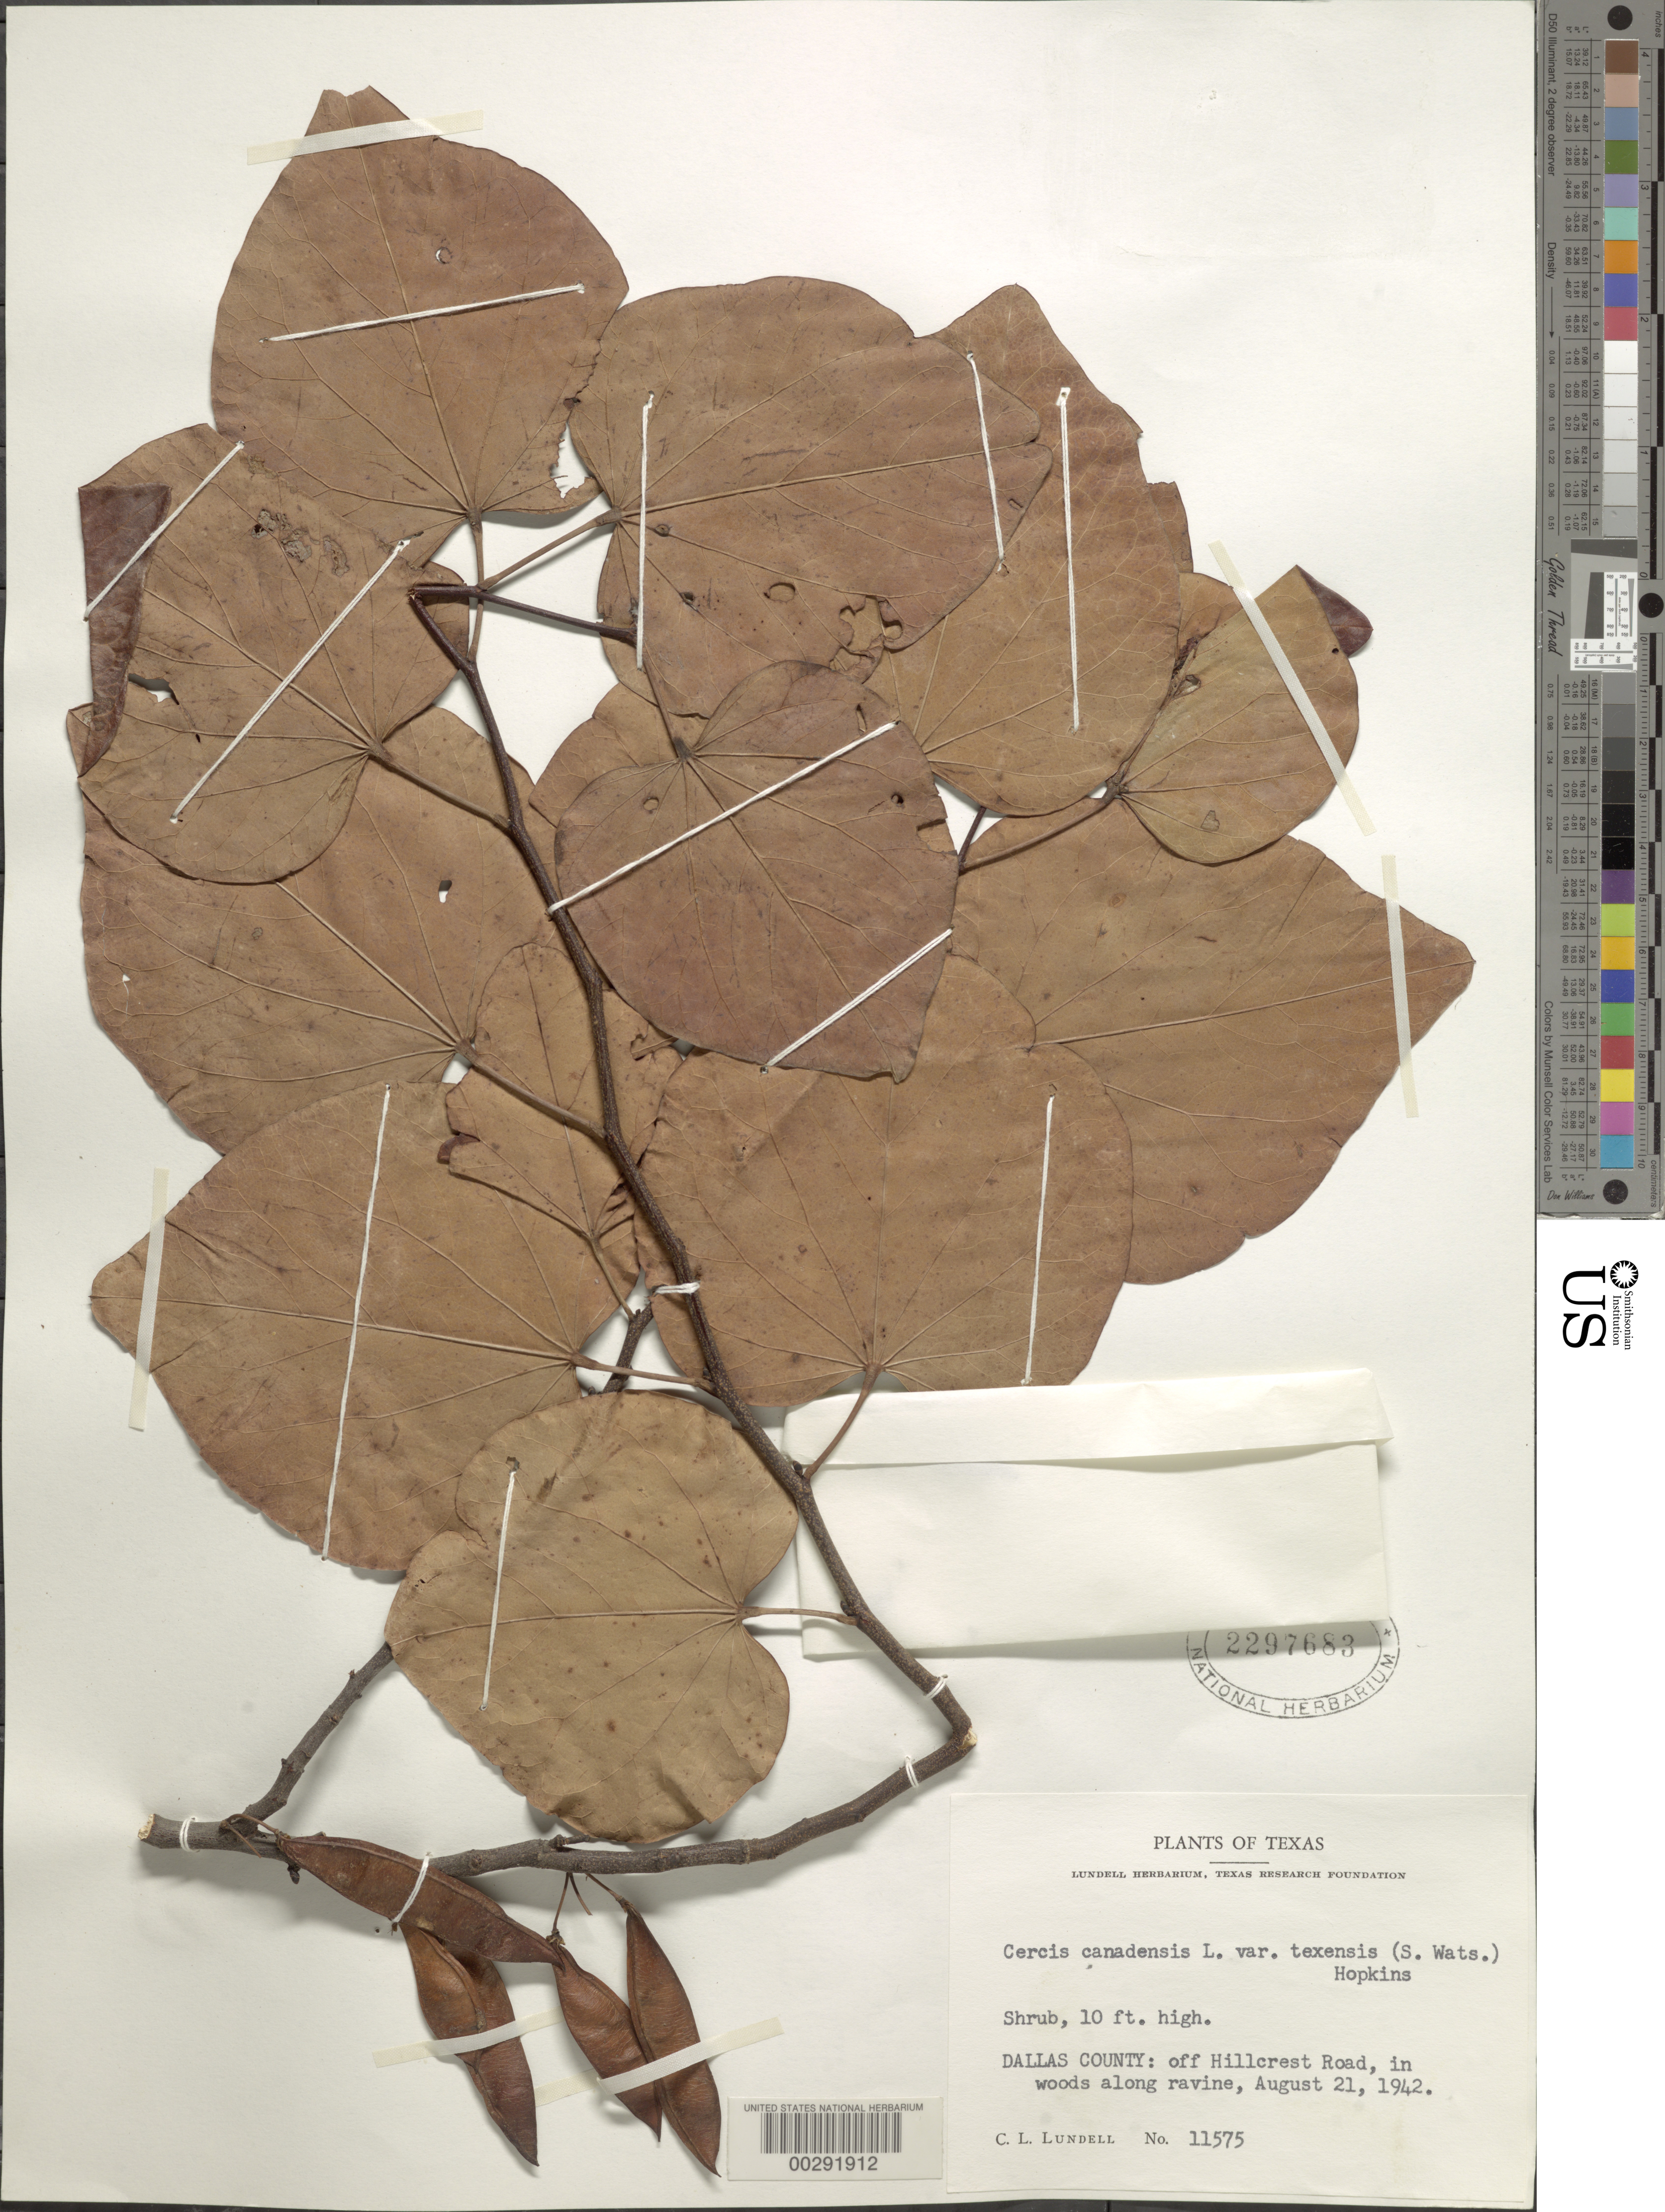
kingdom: Plantae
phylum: Tracheophyta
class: Magnoliopsida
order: Fabales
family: Fabaceae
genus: Cercis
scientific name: Cercis reniformis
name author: A. Gray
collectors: C. L. Lundell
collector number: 11575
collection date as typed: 21 Aug 1942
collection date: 1942-08-21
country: United States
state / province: Texas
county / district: Dallas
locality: Off hillcrest road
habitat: In woods along ravine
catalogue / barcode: US 2297683